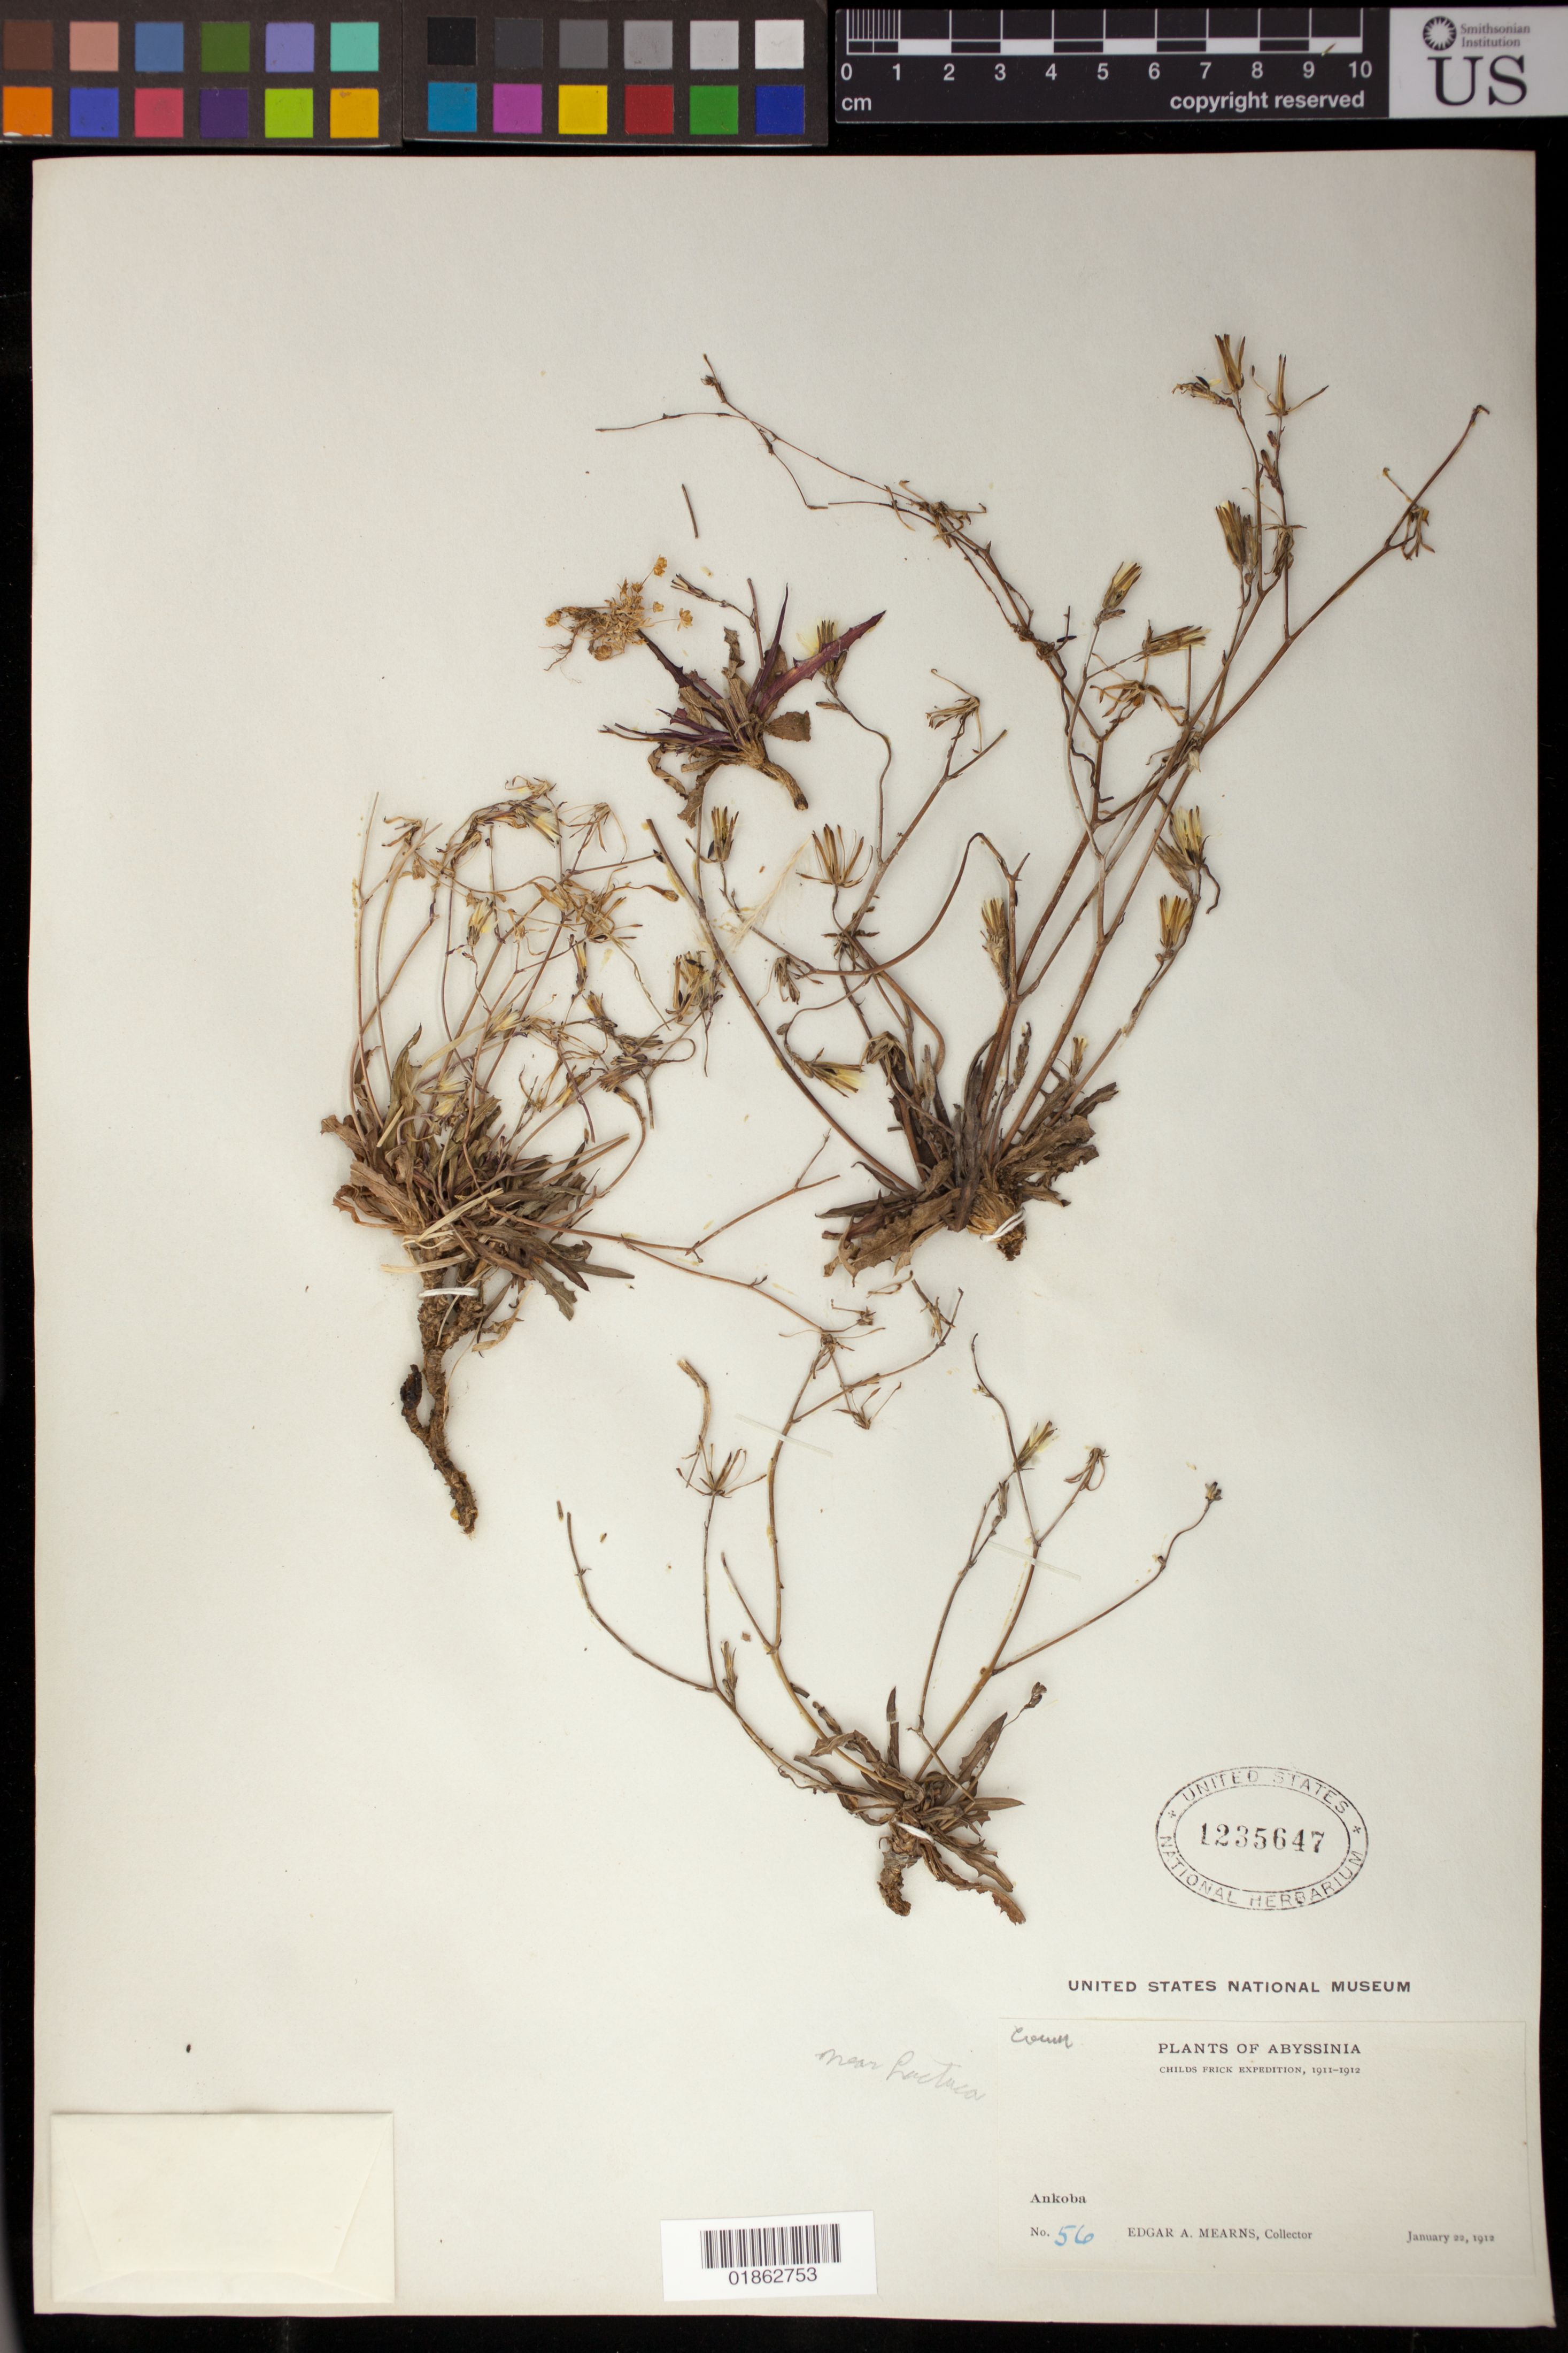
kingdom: Plantae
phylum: Tracheophyta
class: Magnoliopsida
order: Asterales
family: Asteraceae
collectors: E. A. Mearns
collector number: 56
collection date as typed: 22 Jan 1912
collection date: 1912-01-22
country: Ethiopia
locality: Ankoba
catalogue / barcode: US 1235647